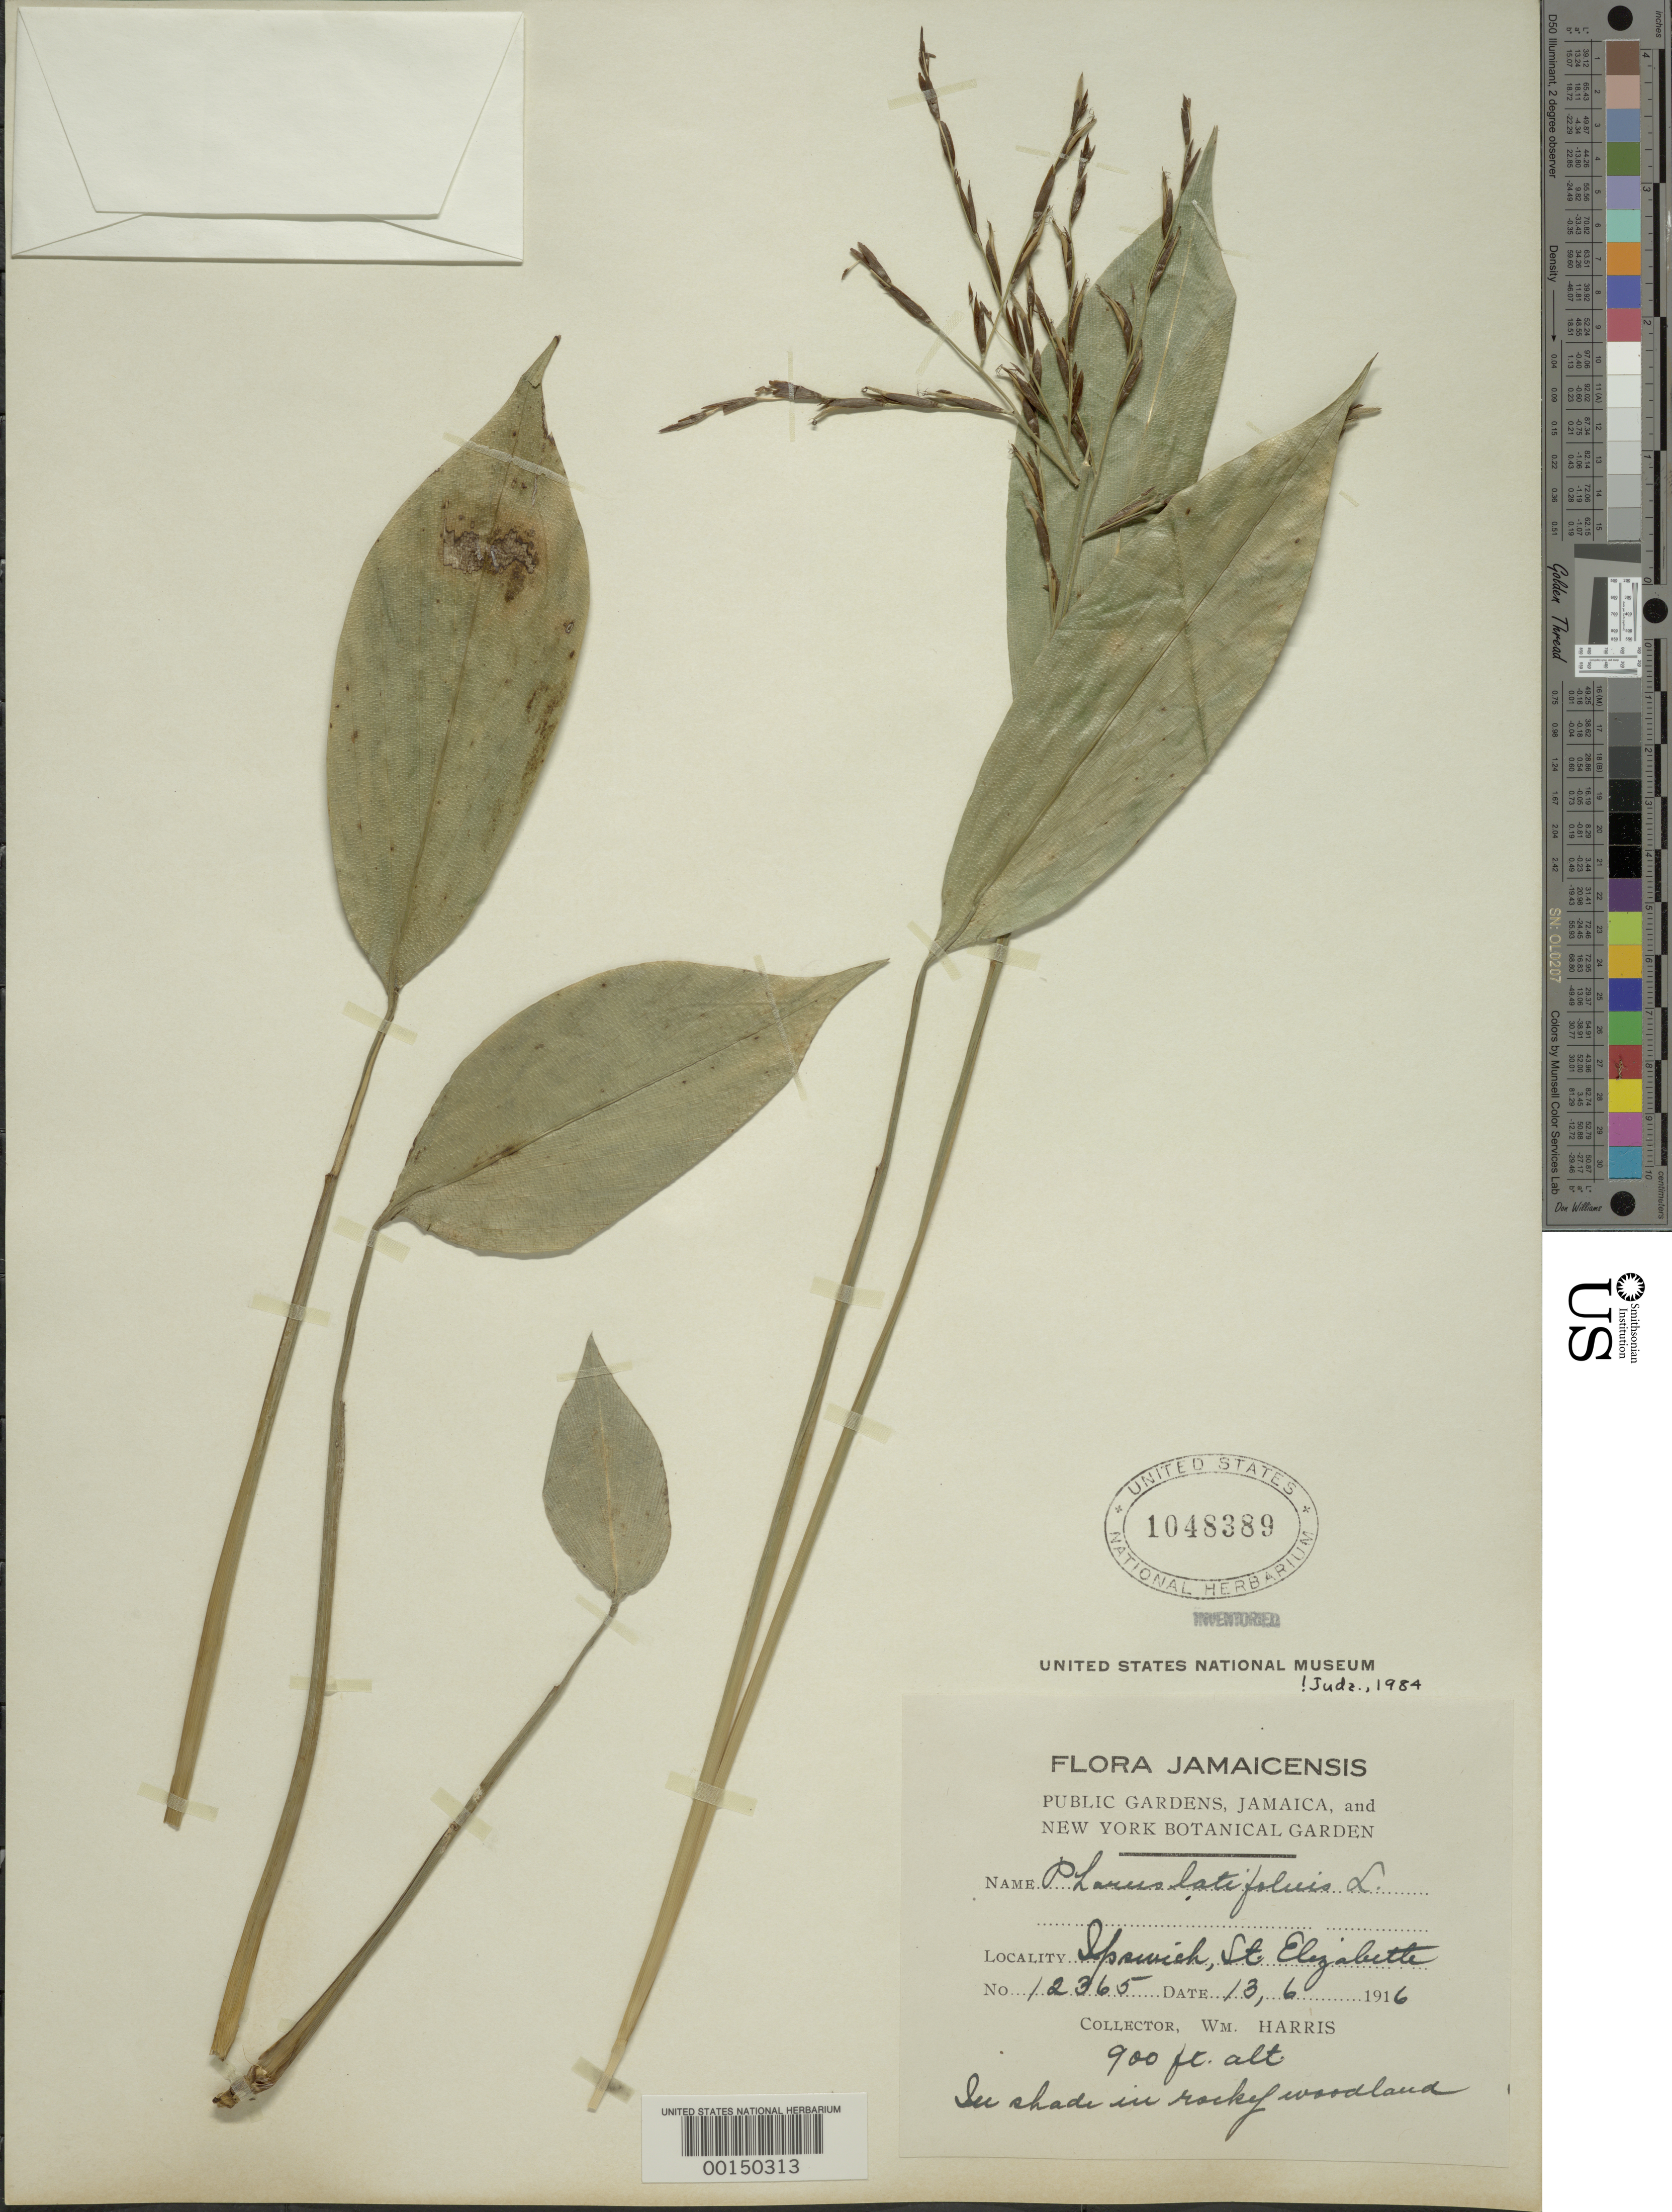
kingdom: Plantae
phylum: Tracheophyta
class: Liliopsida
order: Poales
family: Poaceae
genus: Pharus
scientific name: Pharus latifolius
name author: L.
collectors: W. H. Harris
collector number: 12365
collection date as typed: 13 Jun 1916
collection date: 1916-06-13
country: Jamaica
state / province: Saint Elizabeth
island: Greater Antilles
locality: Ipswich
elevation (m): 275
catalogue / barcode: US 1048389